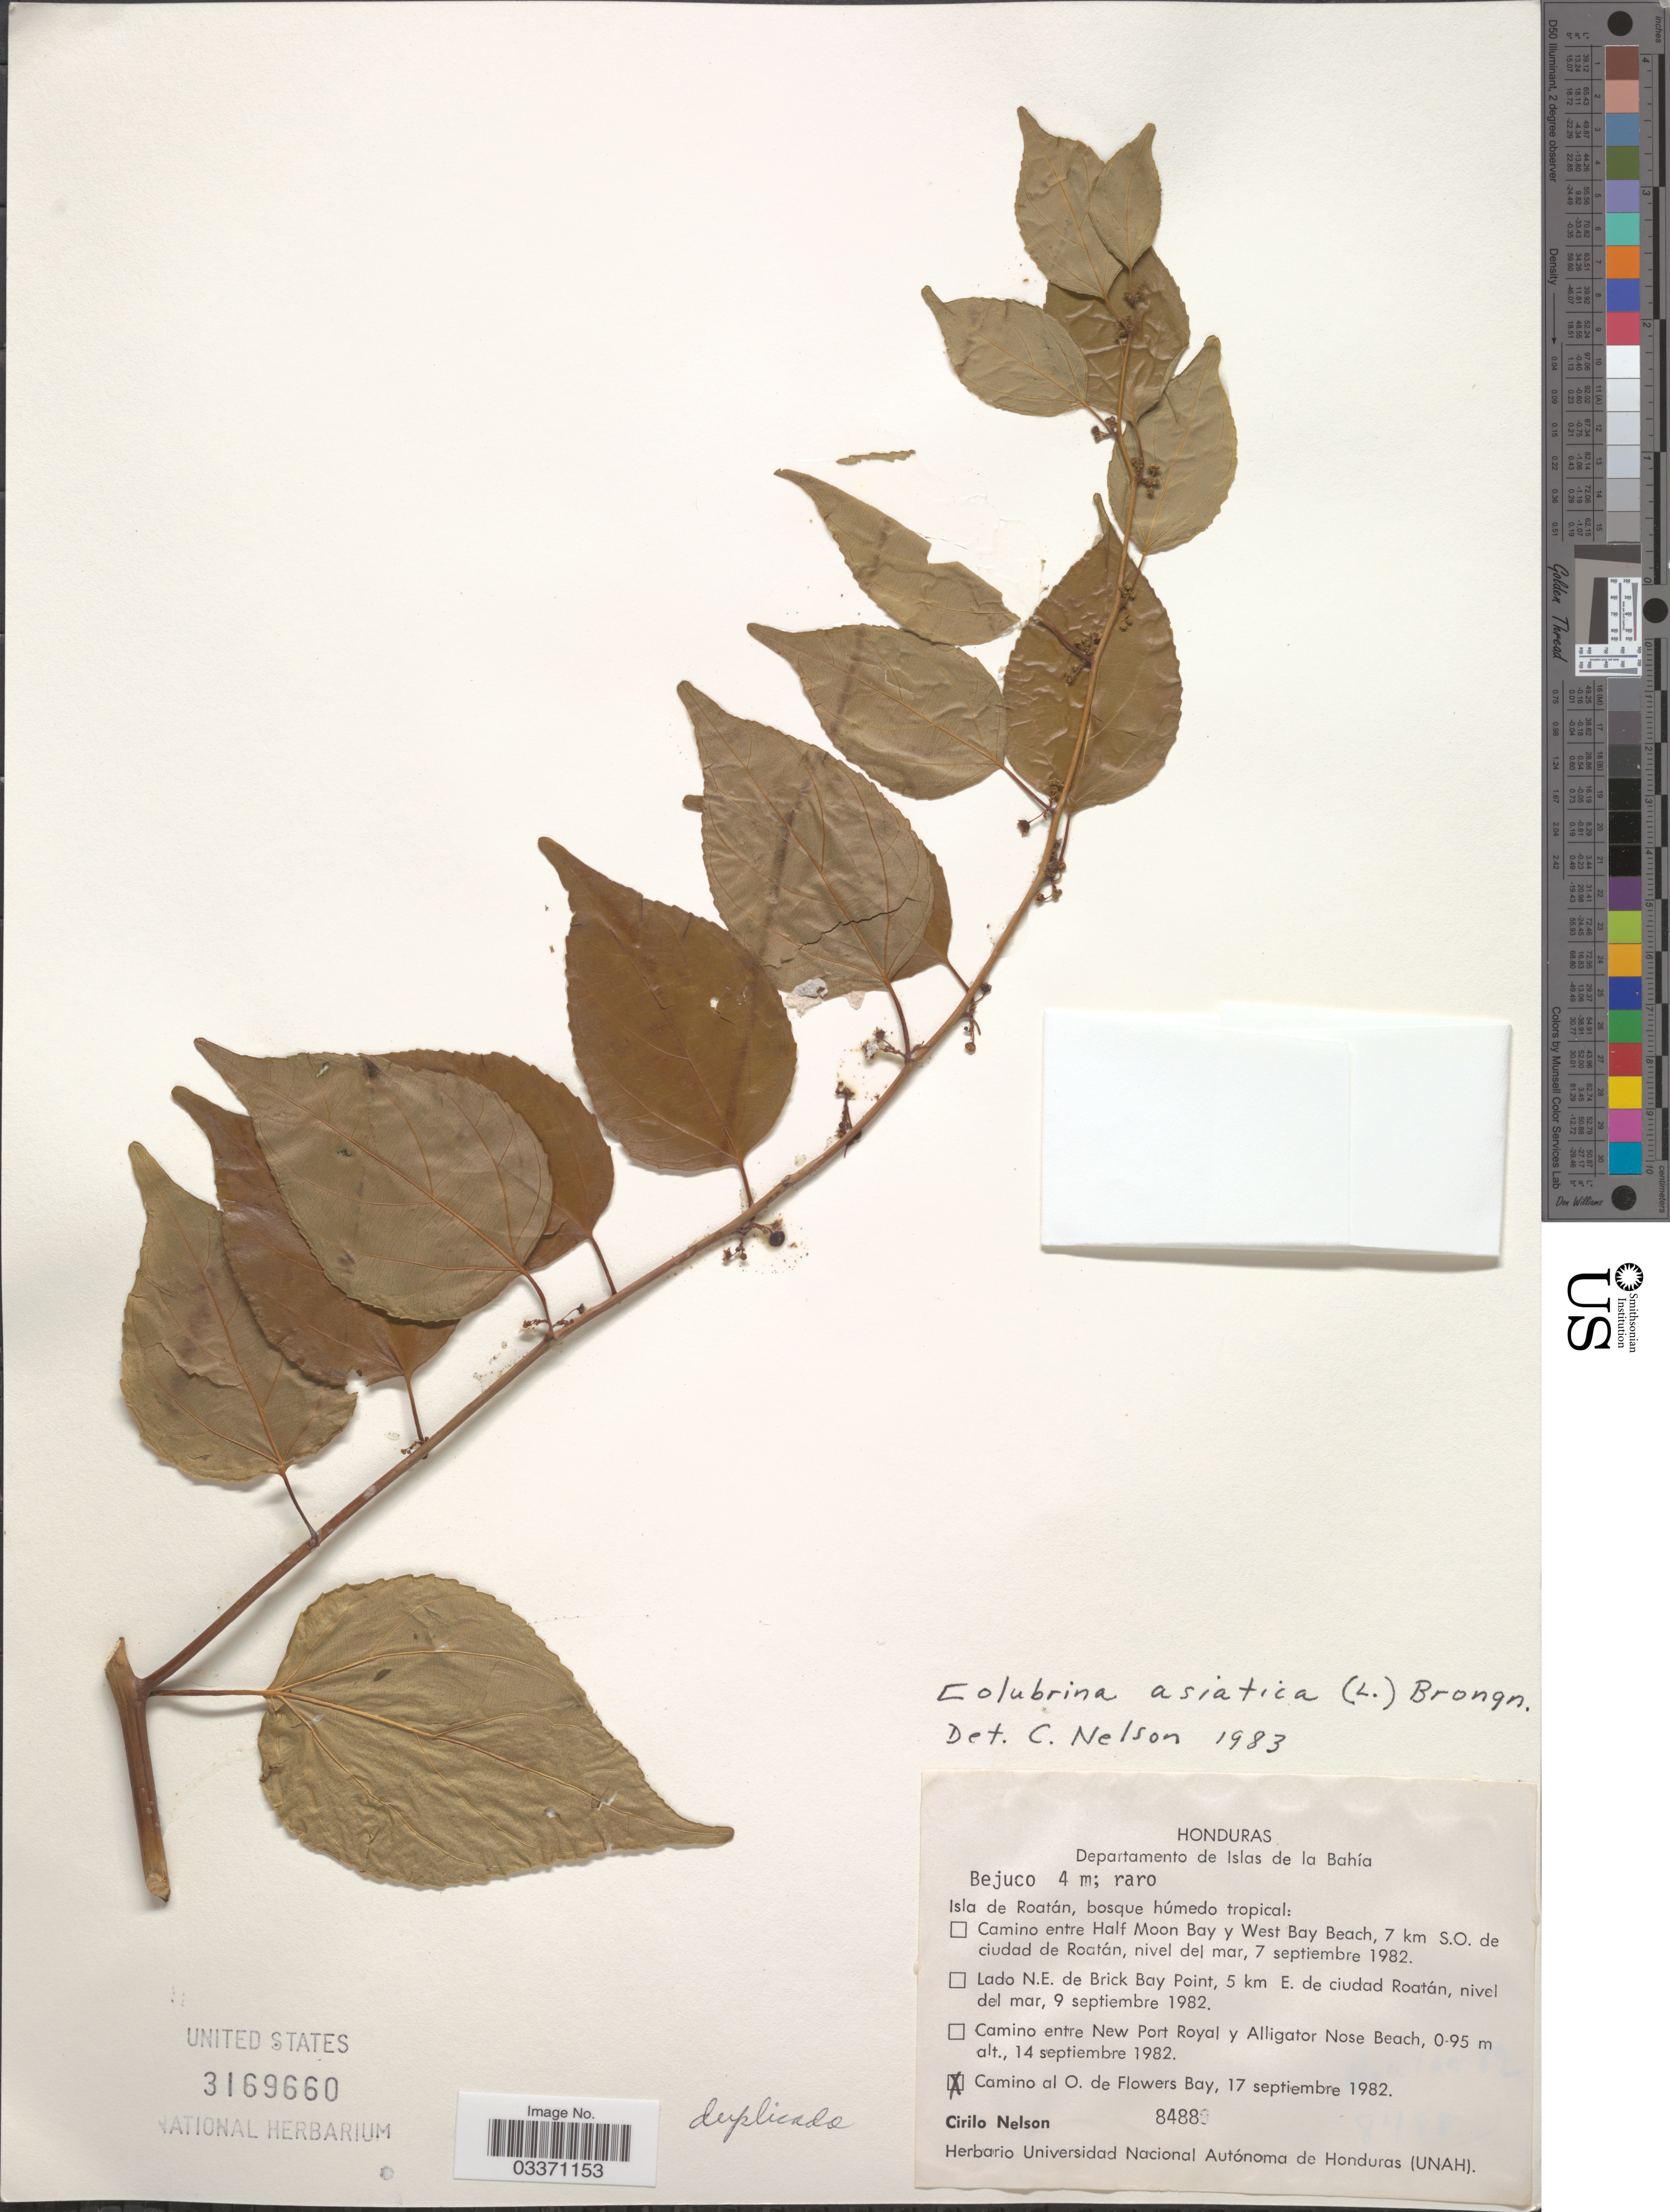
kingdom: Plantae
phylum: Tracheophyta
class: Magnoliopsida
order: Rosales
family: Rhamnaceae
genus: Colubrina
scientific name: Colubrina asiatica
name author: (L.) Brongn.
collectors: C. Nelson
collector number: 8488*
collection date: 1982-09-17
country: Honduras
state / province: Islas de la Bahía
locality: Departamento de Islas de la Bahía, Camino al O. de Flowers Bay.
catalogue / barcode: US 3169660